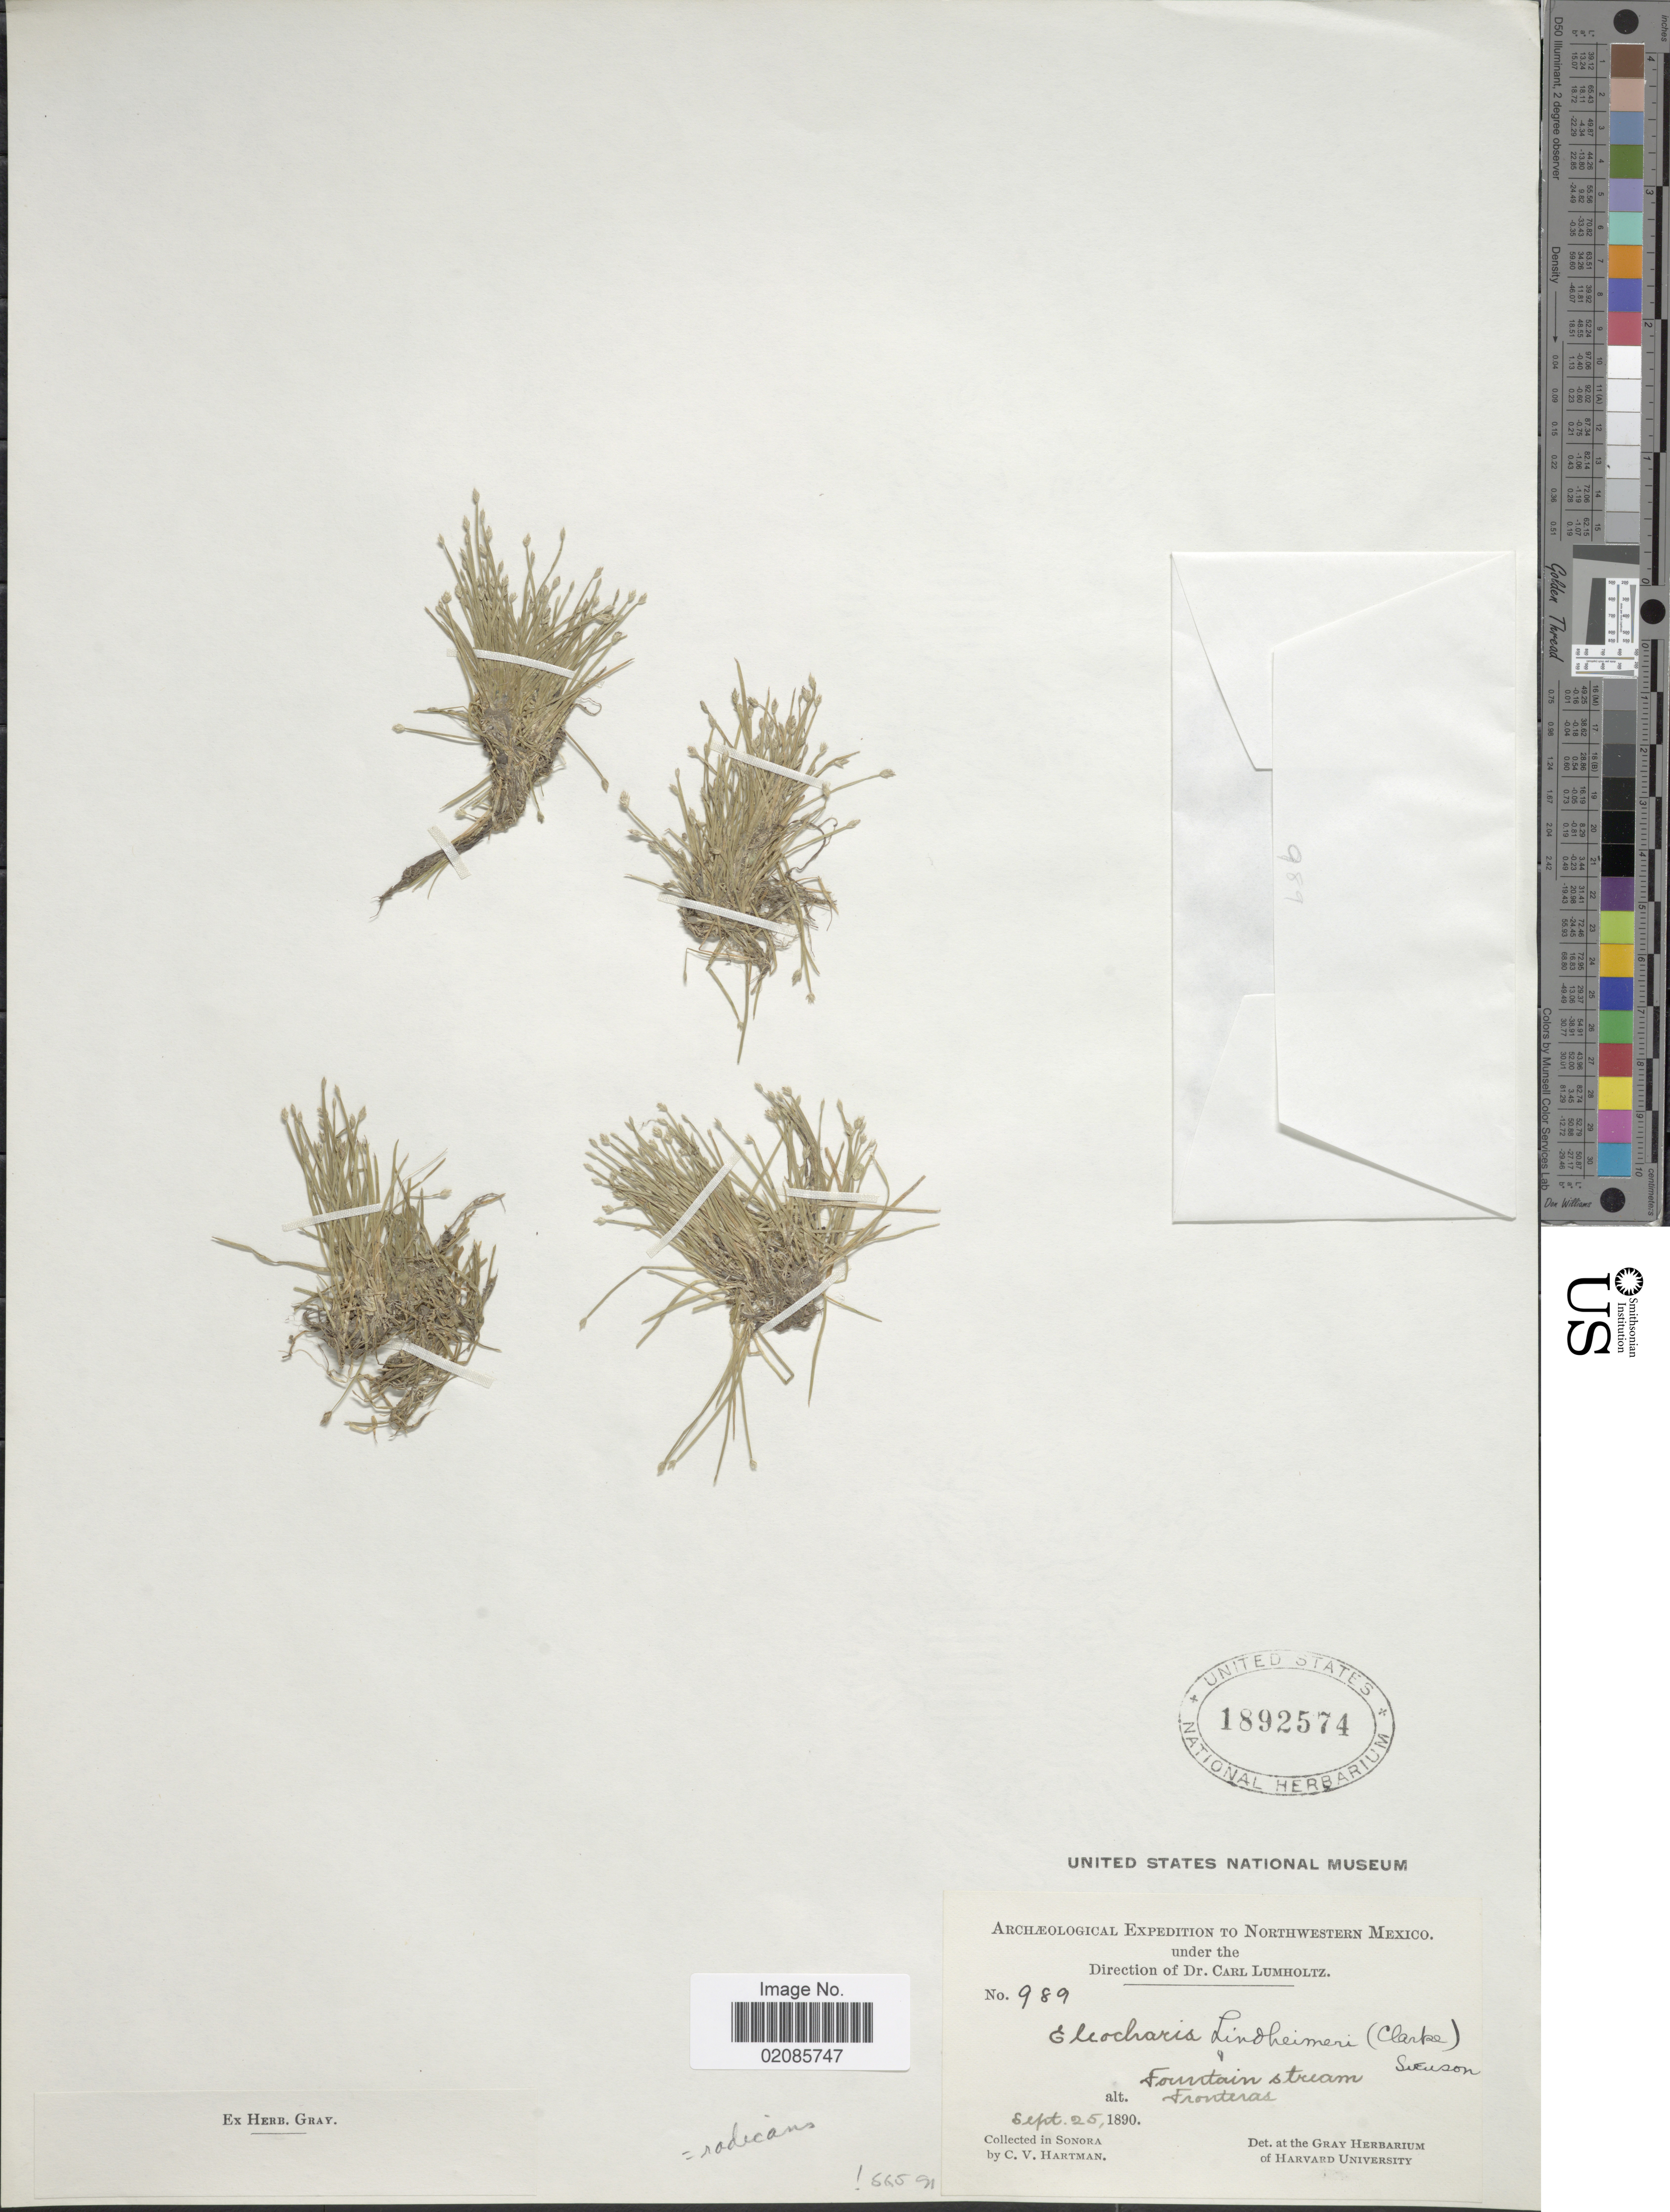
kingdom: Plantae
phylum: Tracheophyta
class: Liliopsida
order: Poales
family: Cyperaceae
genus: Eleocharis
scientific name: Eleocharis radicans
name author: (A. Dietrich) Kunth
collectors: C. V. Hartman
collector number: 989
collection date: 1890-09-25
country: Mexico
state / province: Sonora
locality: Fountain stream, Fronteras, Northwestern Mexico.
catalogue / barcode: US 1892574